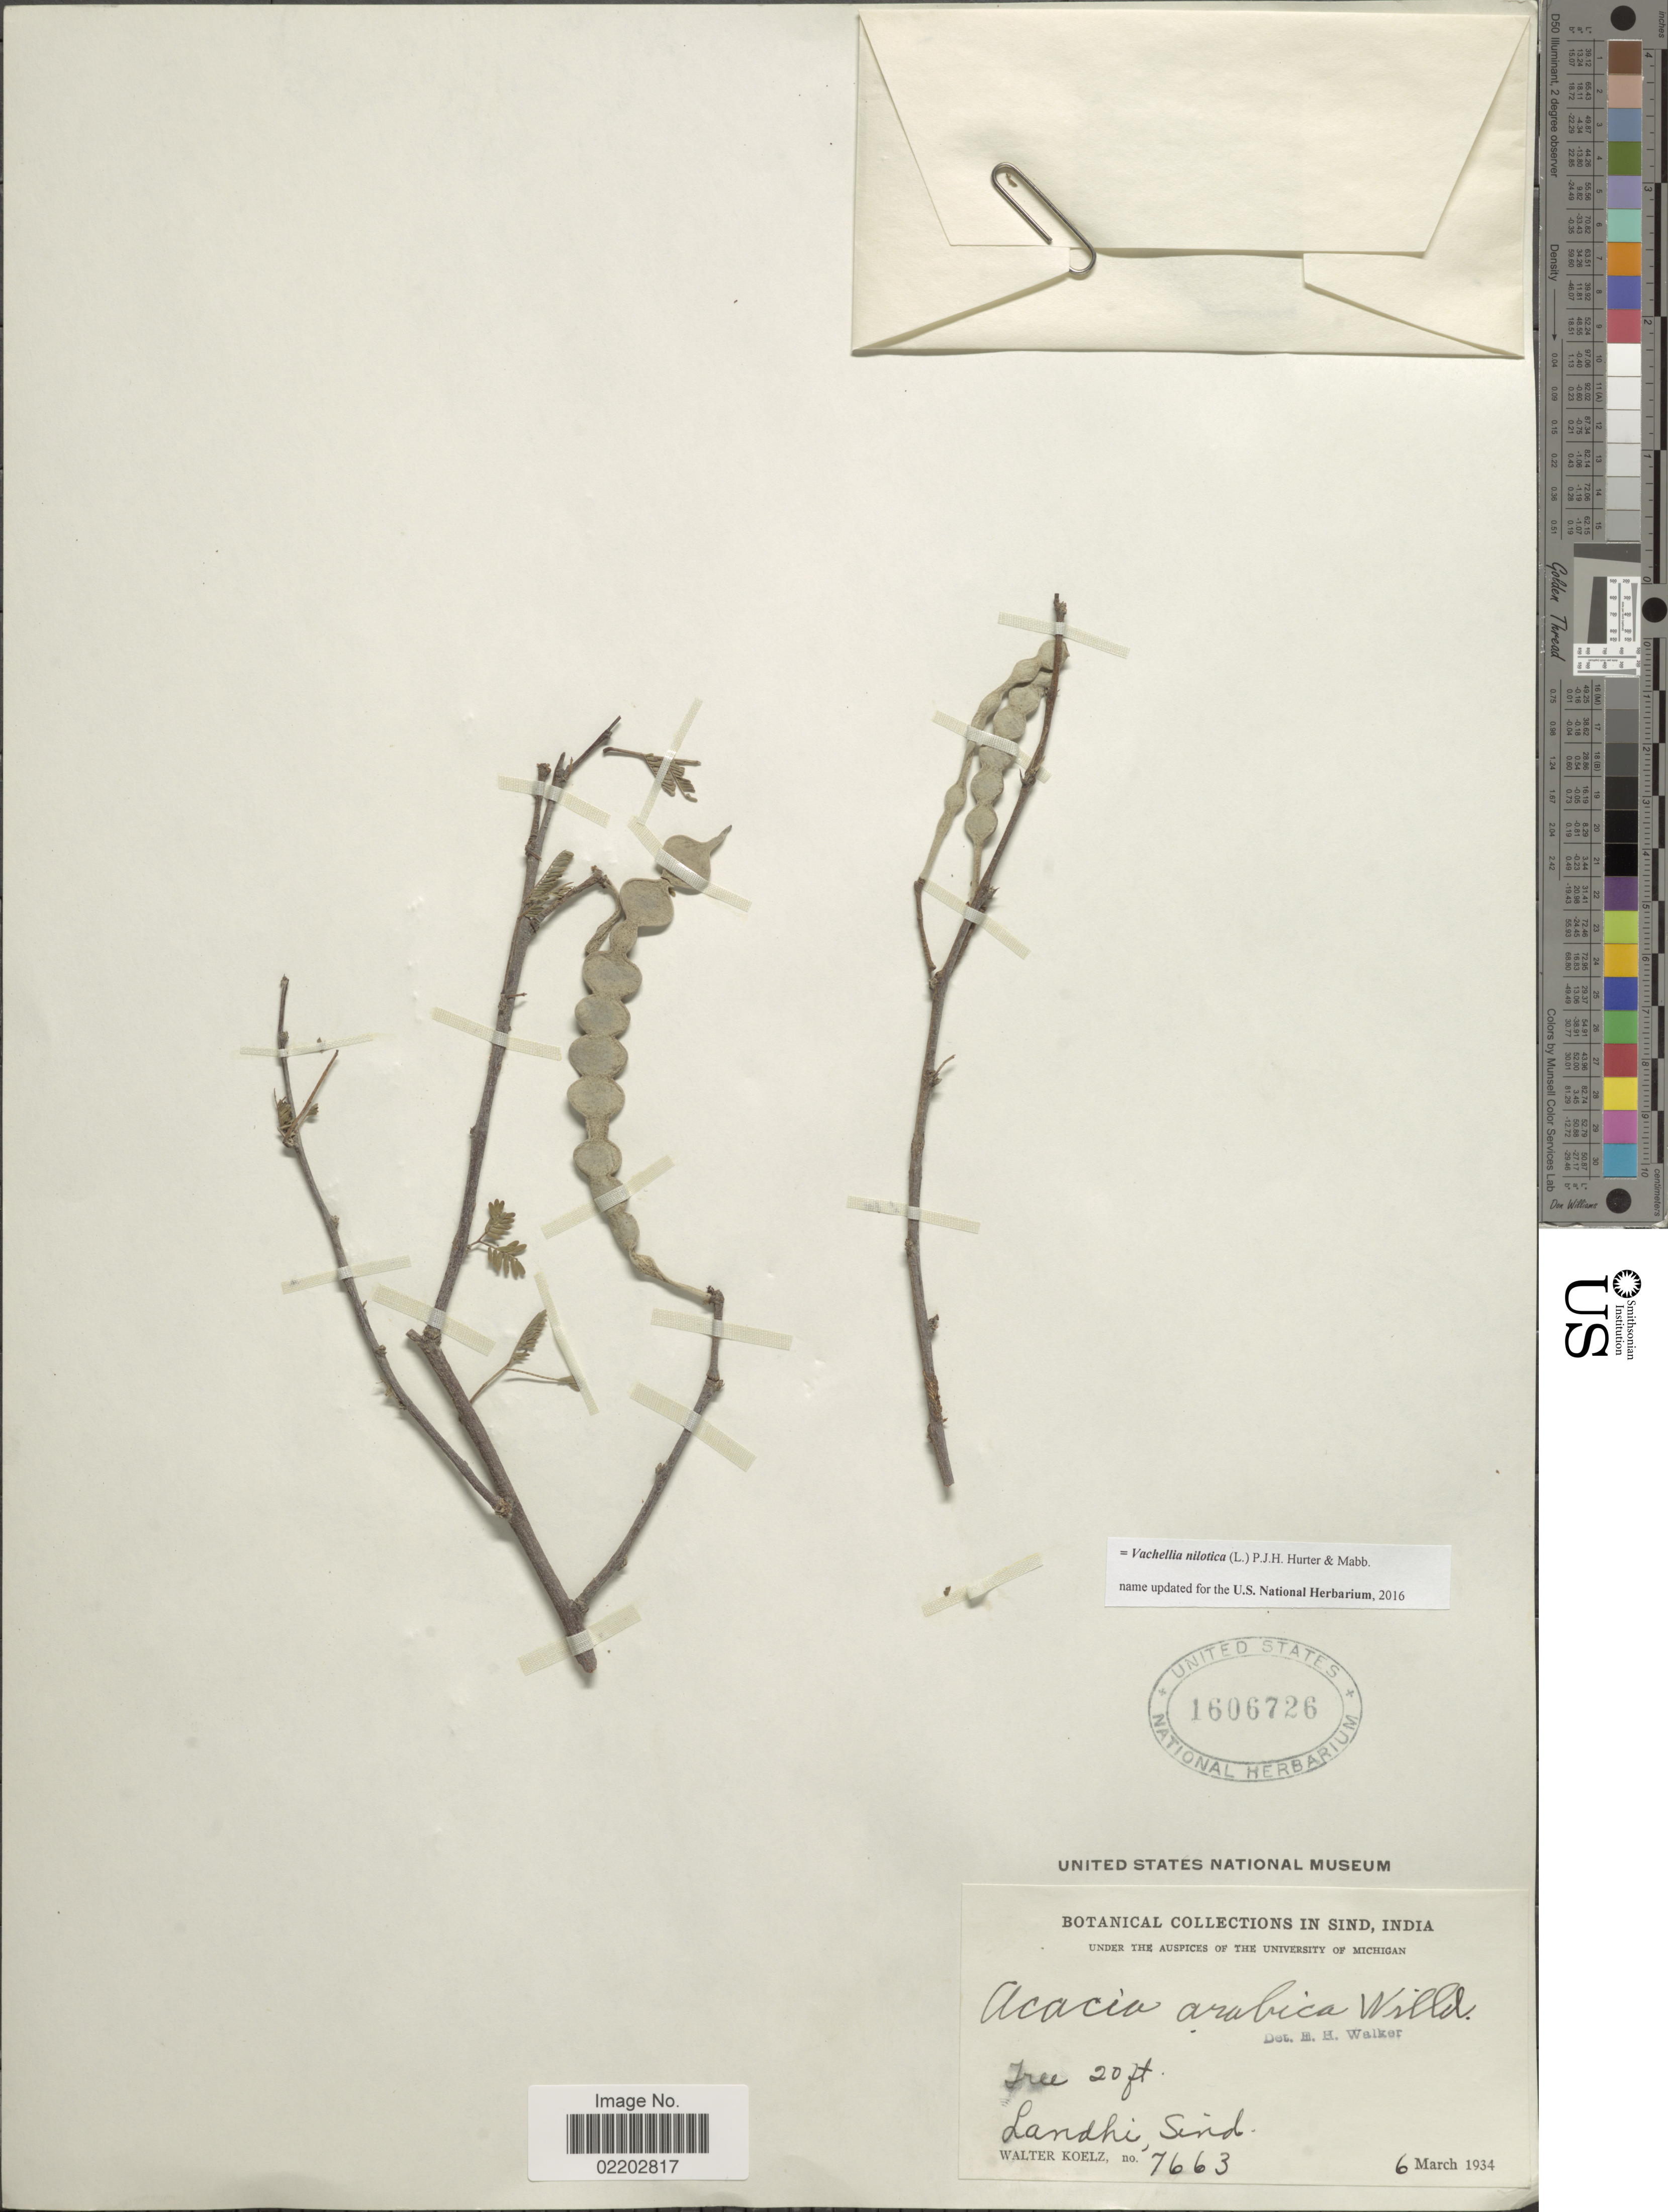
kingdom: Plantae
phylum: Tracheophyta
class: Magnoliopsida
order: Fabales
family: Fabaceae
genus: Vachellia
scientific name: Vachellia nilotica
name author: (L.) P.J.H. Hurter & Mabb.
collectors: W. N. Koelz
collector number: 7663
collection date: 1934-03-06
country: Pakistan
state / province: Sindh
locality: Landhi, Sind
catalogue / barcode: US 1606726